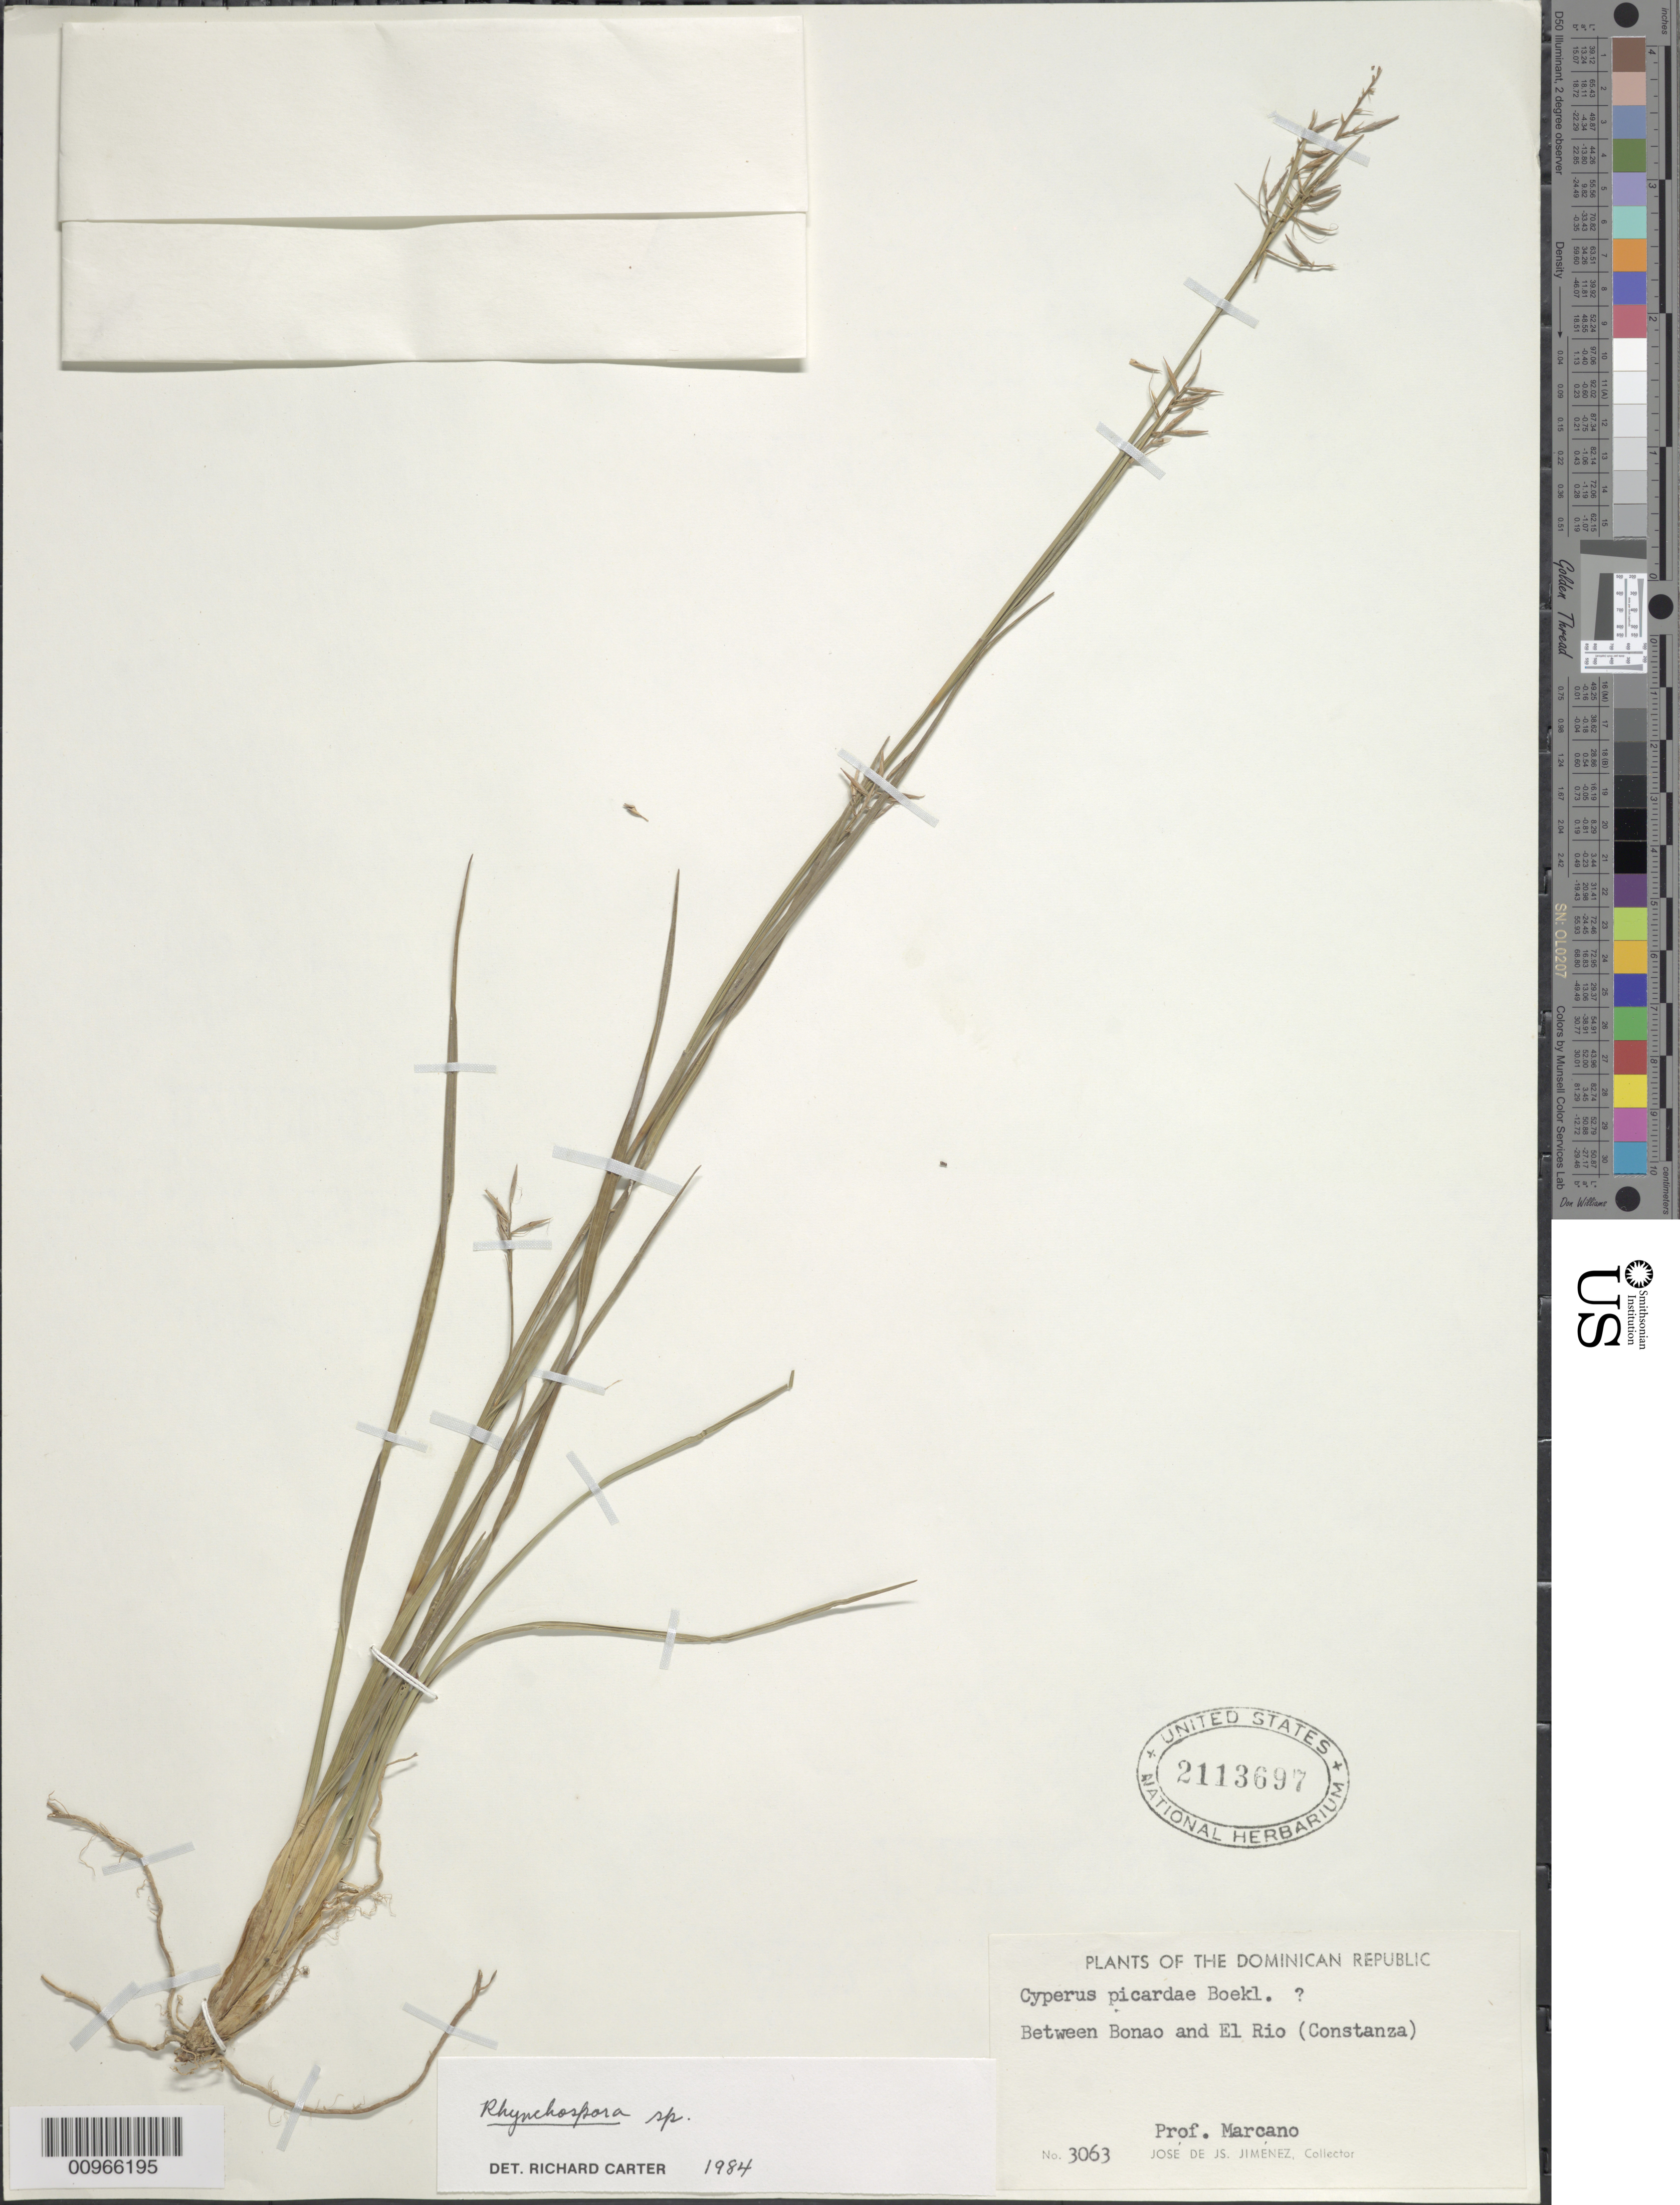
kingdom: Plantae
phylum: Tracheophyta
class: Liliopsida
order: Poales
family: Cyperaceae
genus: Rhynchospora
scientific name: Rhynchospora sp.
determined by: Carter, R.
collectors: J. J. Jiménez & P. Marcano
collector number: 3063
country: Dominican Republic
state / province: La Vega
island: Hispaniola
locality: Between Bonao and El Rio, Constanza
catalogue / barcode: US 2113697